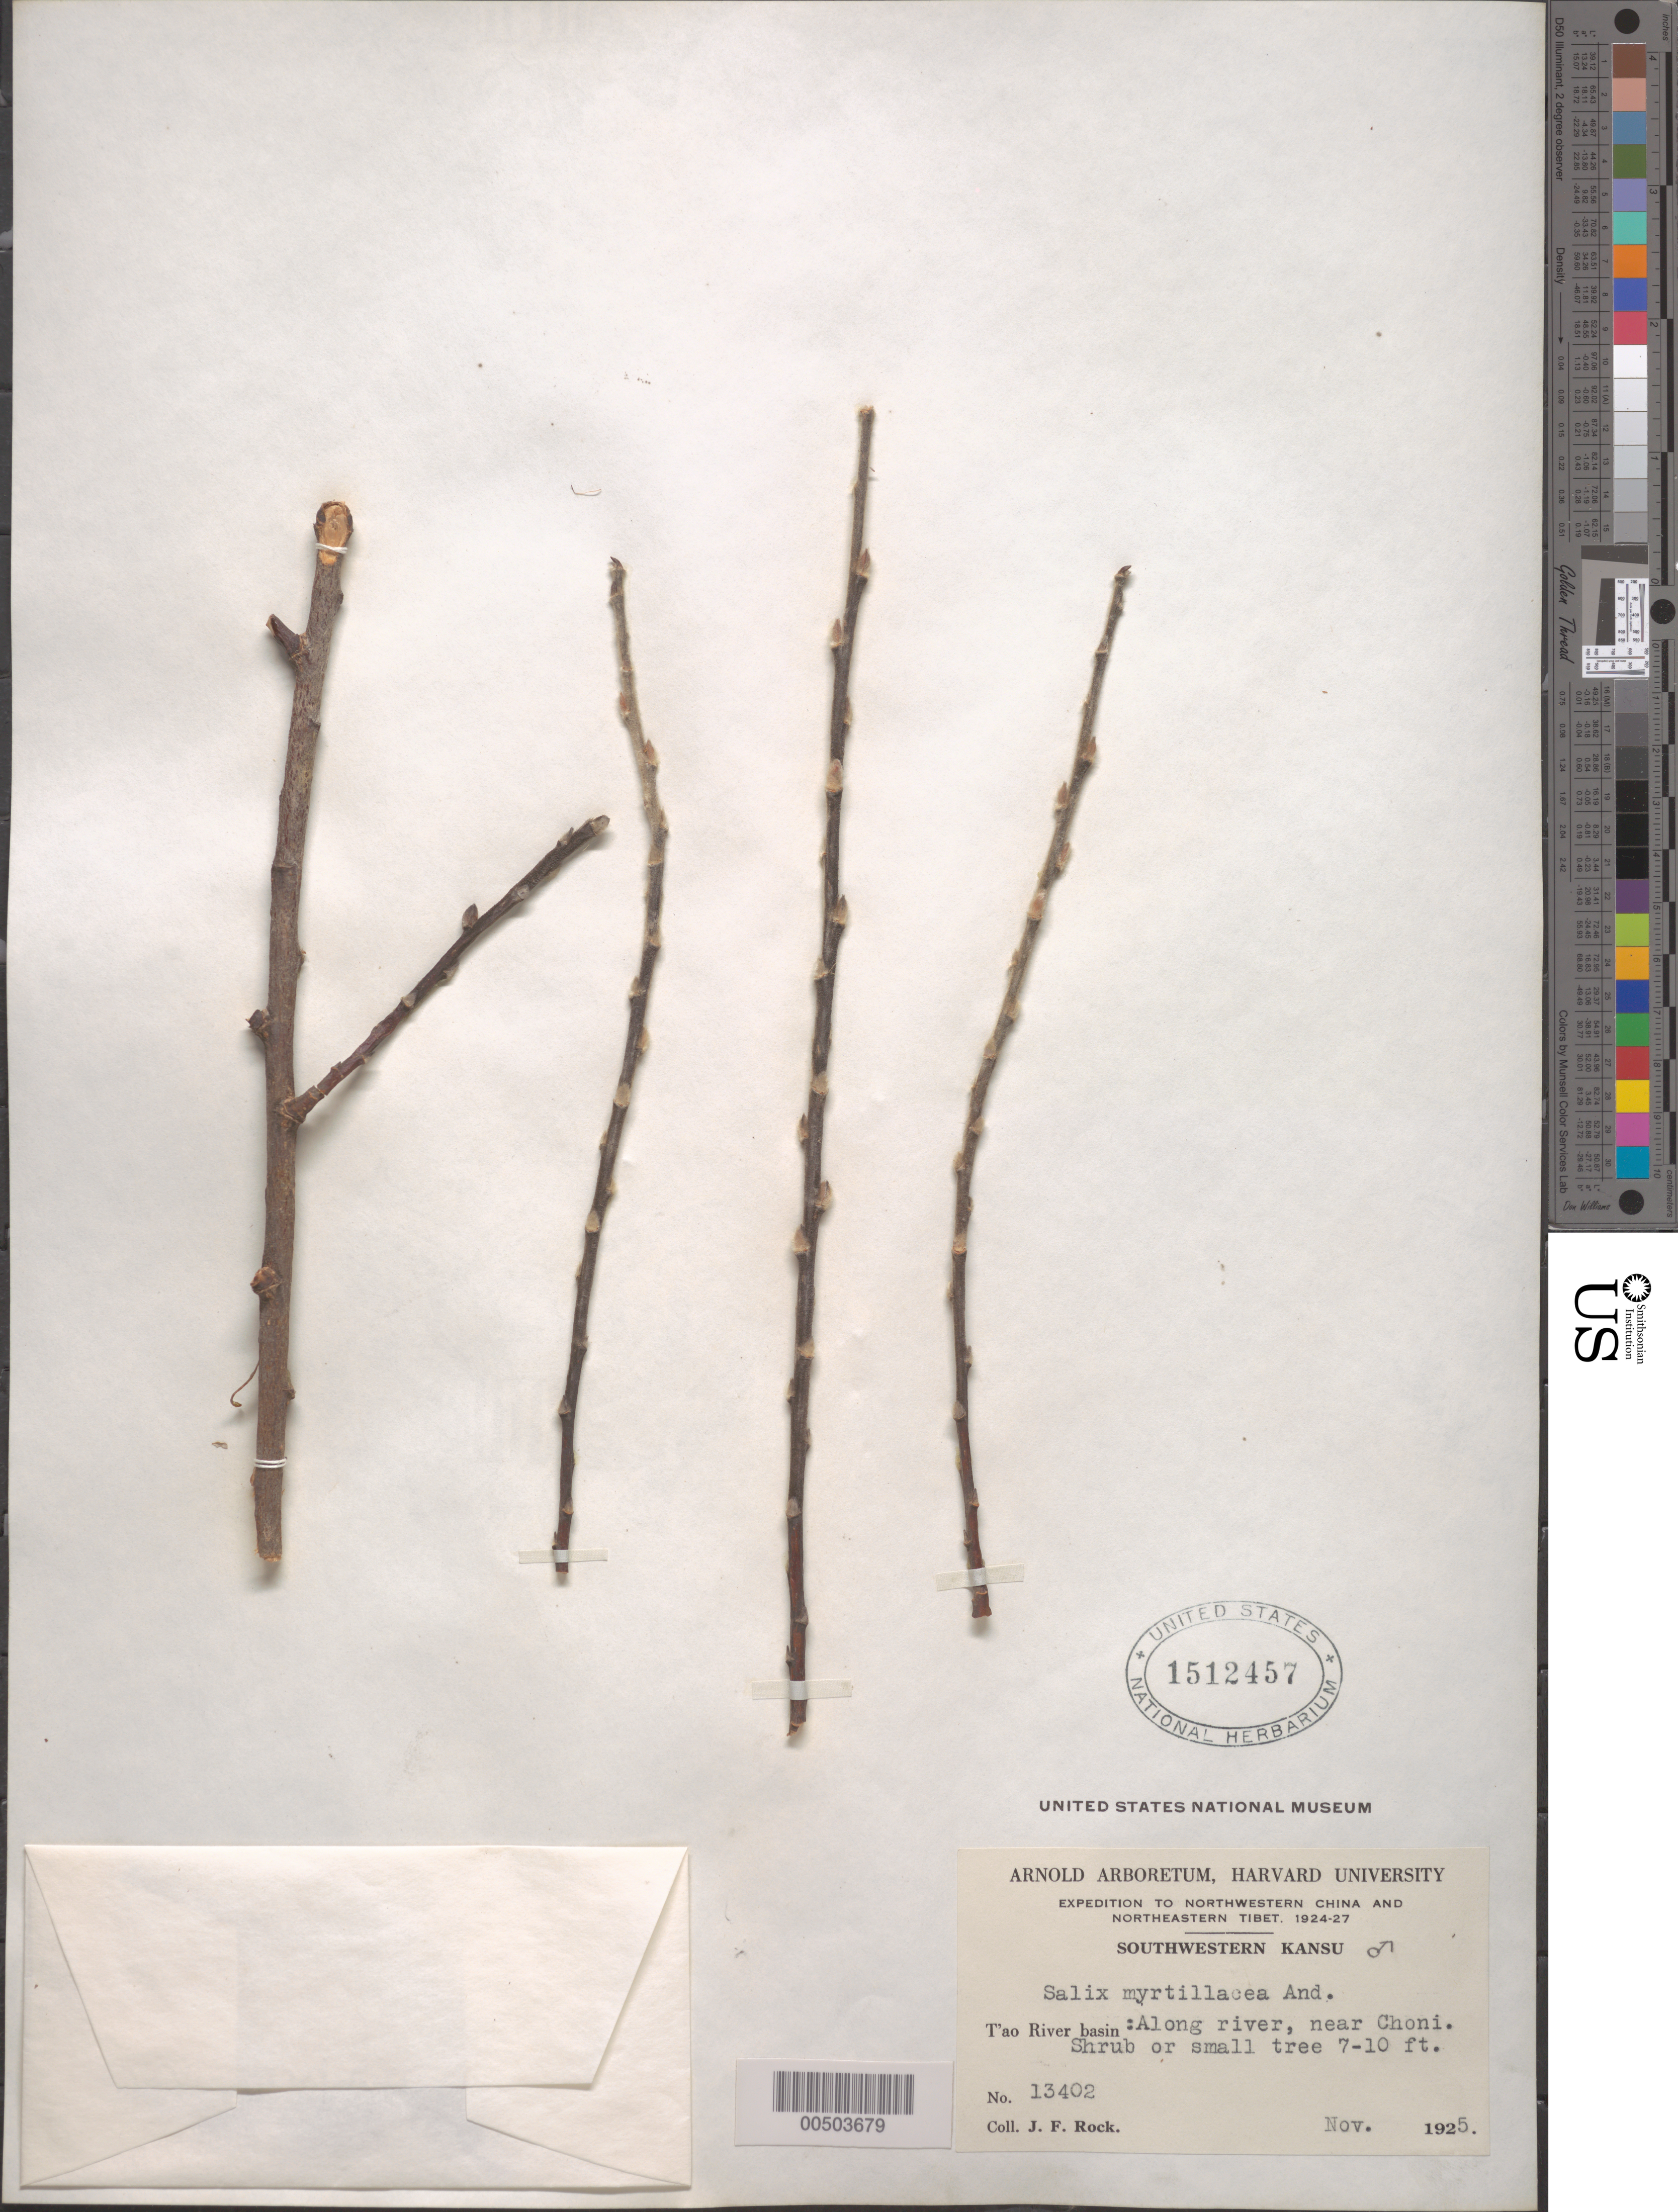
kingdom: Plantae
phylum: Tracheophyta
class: Magnoliopsida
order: Malpighiales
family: Salicaceae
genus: Salix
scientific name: Salix myrtillacea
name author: Andersson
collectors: J. F. Rock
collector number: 13402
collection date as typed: Nov 1925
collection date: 1925-11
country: China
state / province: Gansu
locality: Along river, near Choni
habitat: Shrub or small tree 7-10 ft.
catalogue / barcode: US 1512457